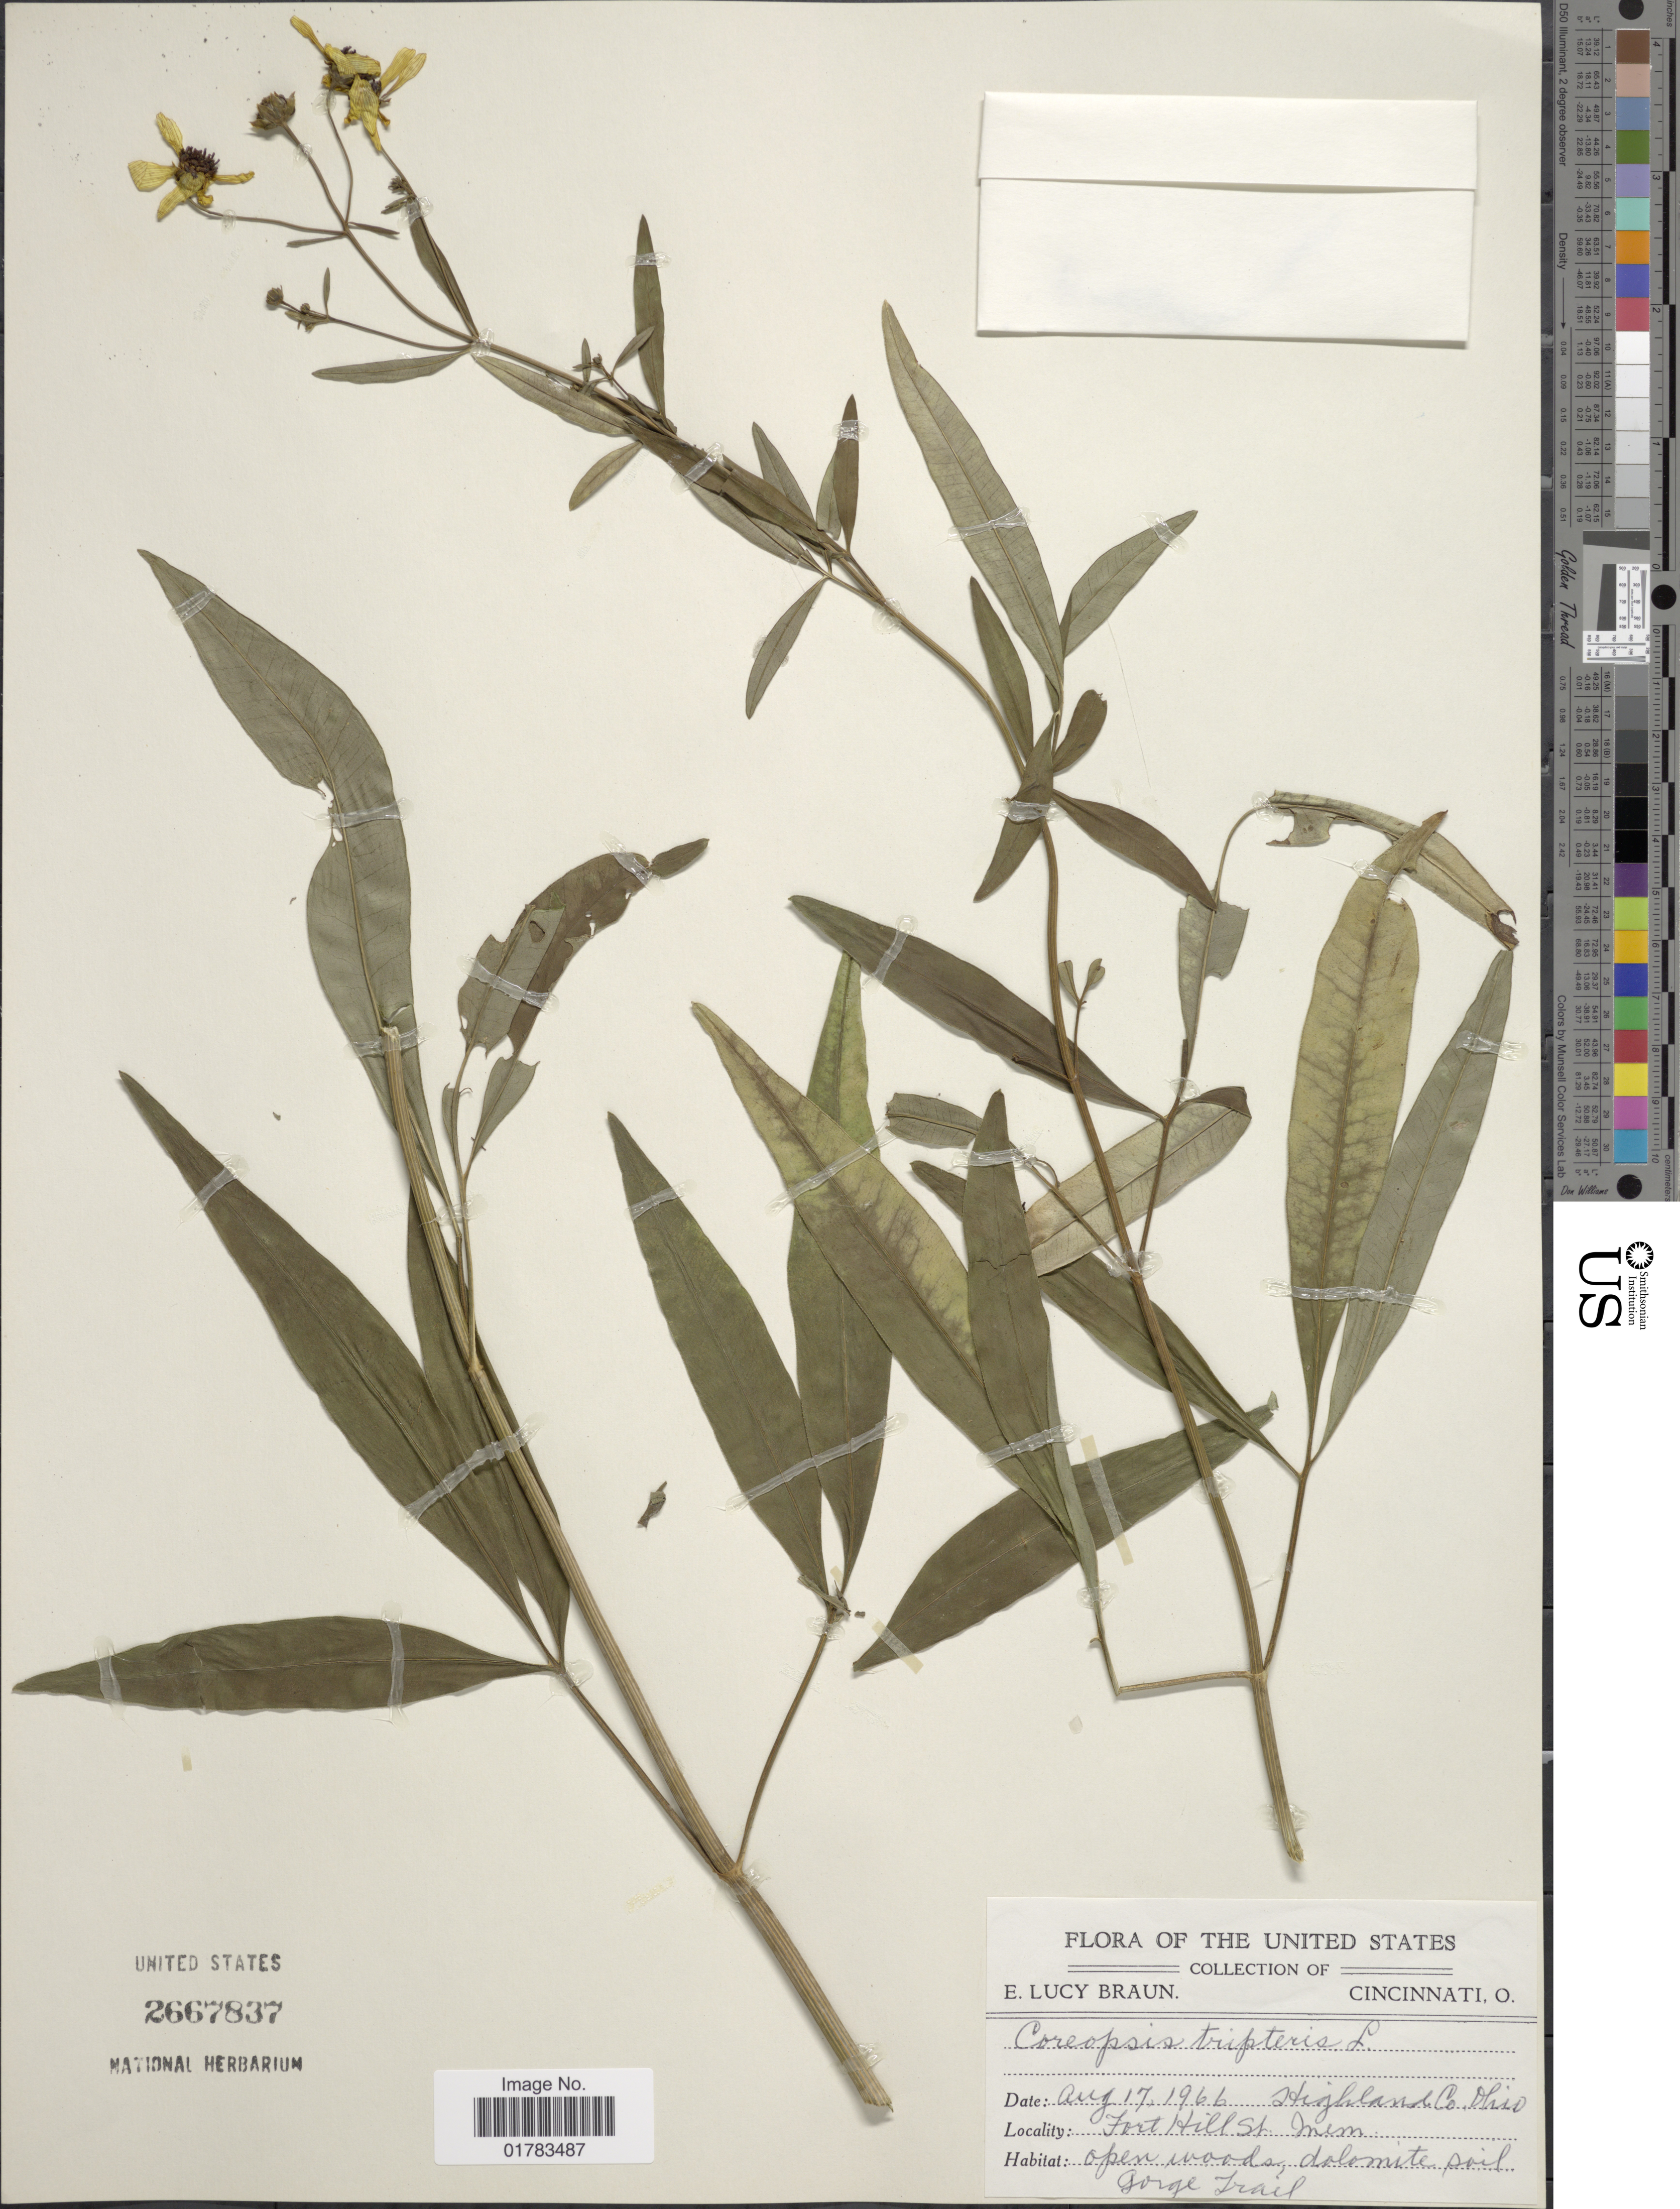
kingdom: Plantae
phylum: Tracheophyta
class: Magnoliopsida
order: Asterales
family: Asteraceae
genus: Coreopsis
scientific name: Coreopsis tripteris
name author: L.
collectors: E. L. Braun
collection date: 1966-08-17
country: United States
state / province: Ohio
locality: Highland Co. Ohio, Fort Hills St. Mem.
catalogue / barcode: US 2667837